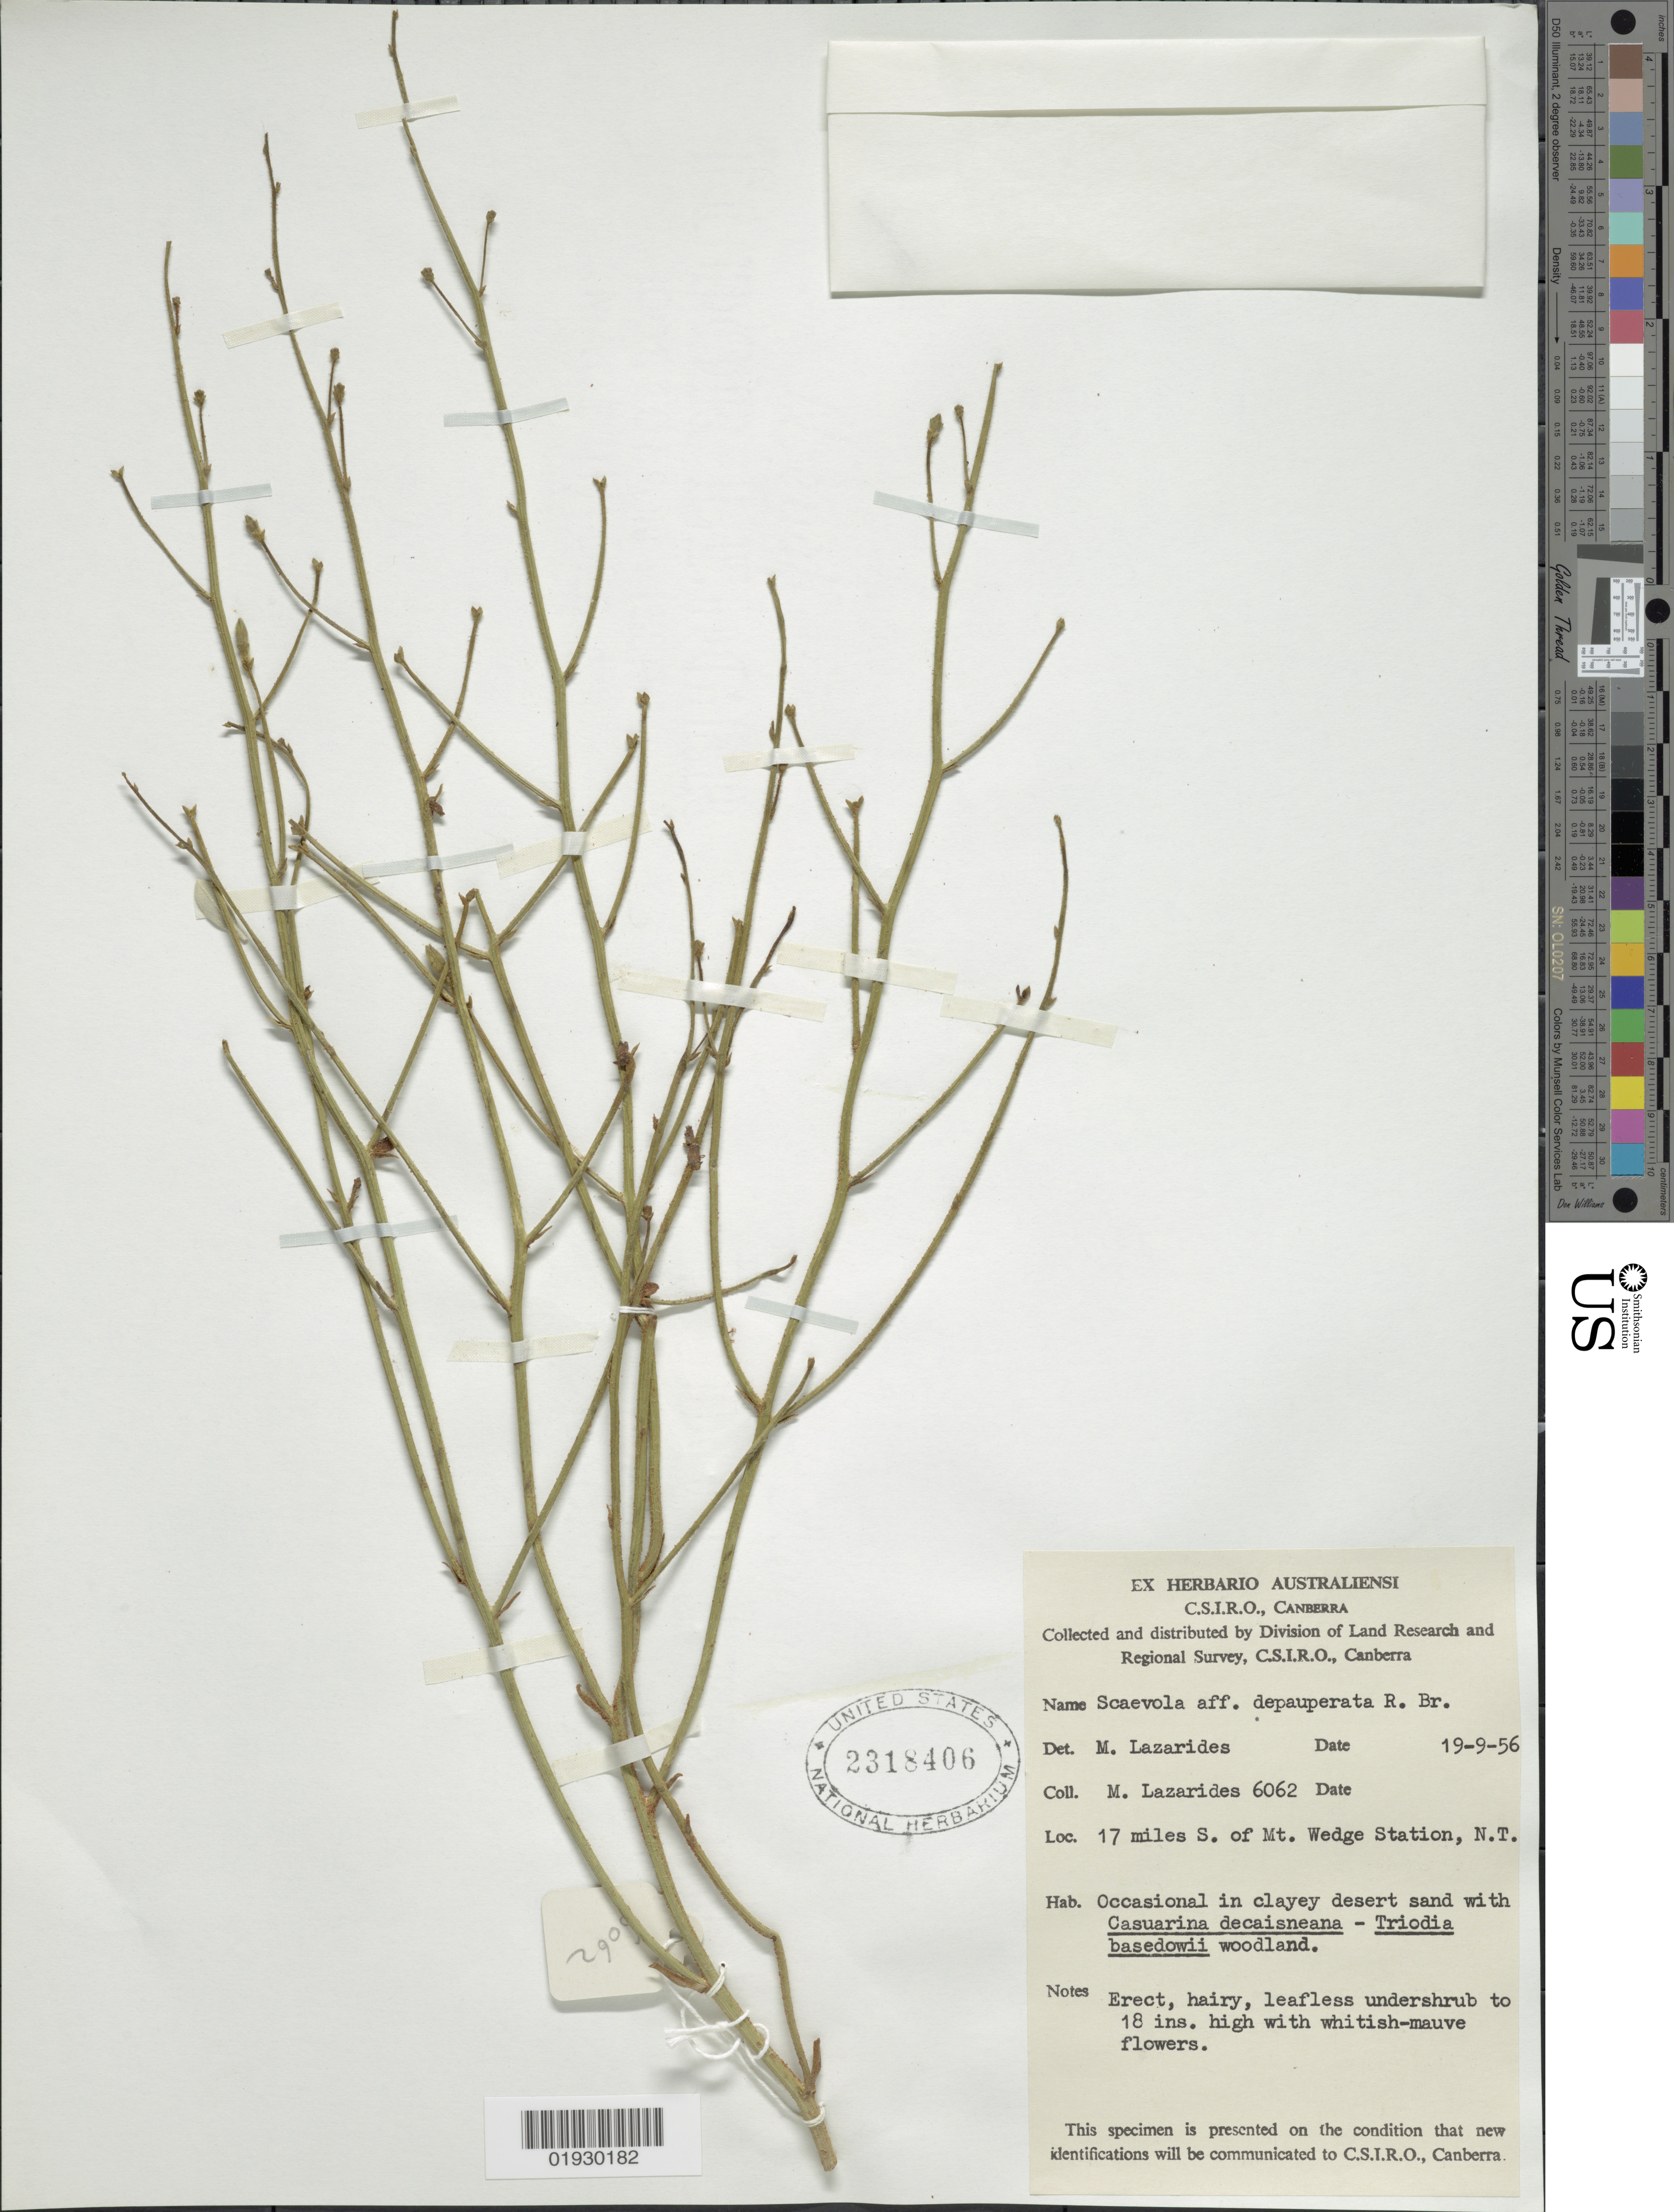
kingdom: Plantae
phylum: Tracheophyta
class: Magnoliopsida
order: Asterales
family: Goodeniaceae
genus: Scaevola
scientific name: Scaevola depauperata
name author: R. Br.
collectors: M. Lazarides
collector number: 6062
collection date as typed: Transcribed d/m/y: 19/9/56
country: Australia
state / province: Northern Territory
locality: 17 miles S. of Mt. Wedge Station, N.T.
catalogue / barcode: US 2318406